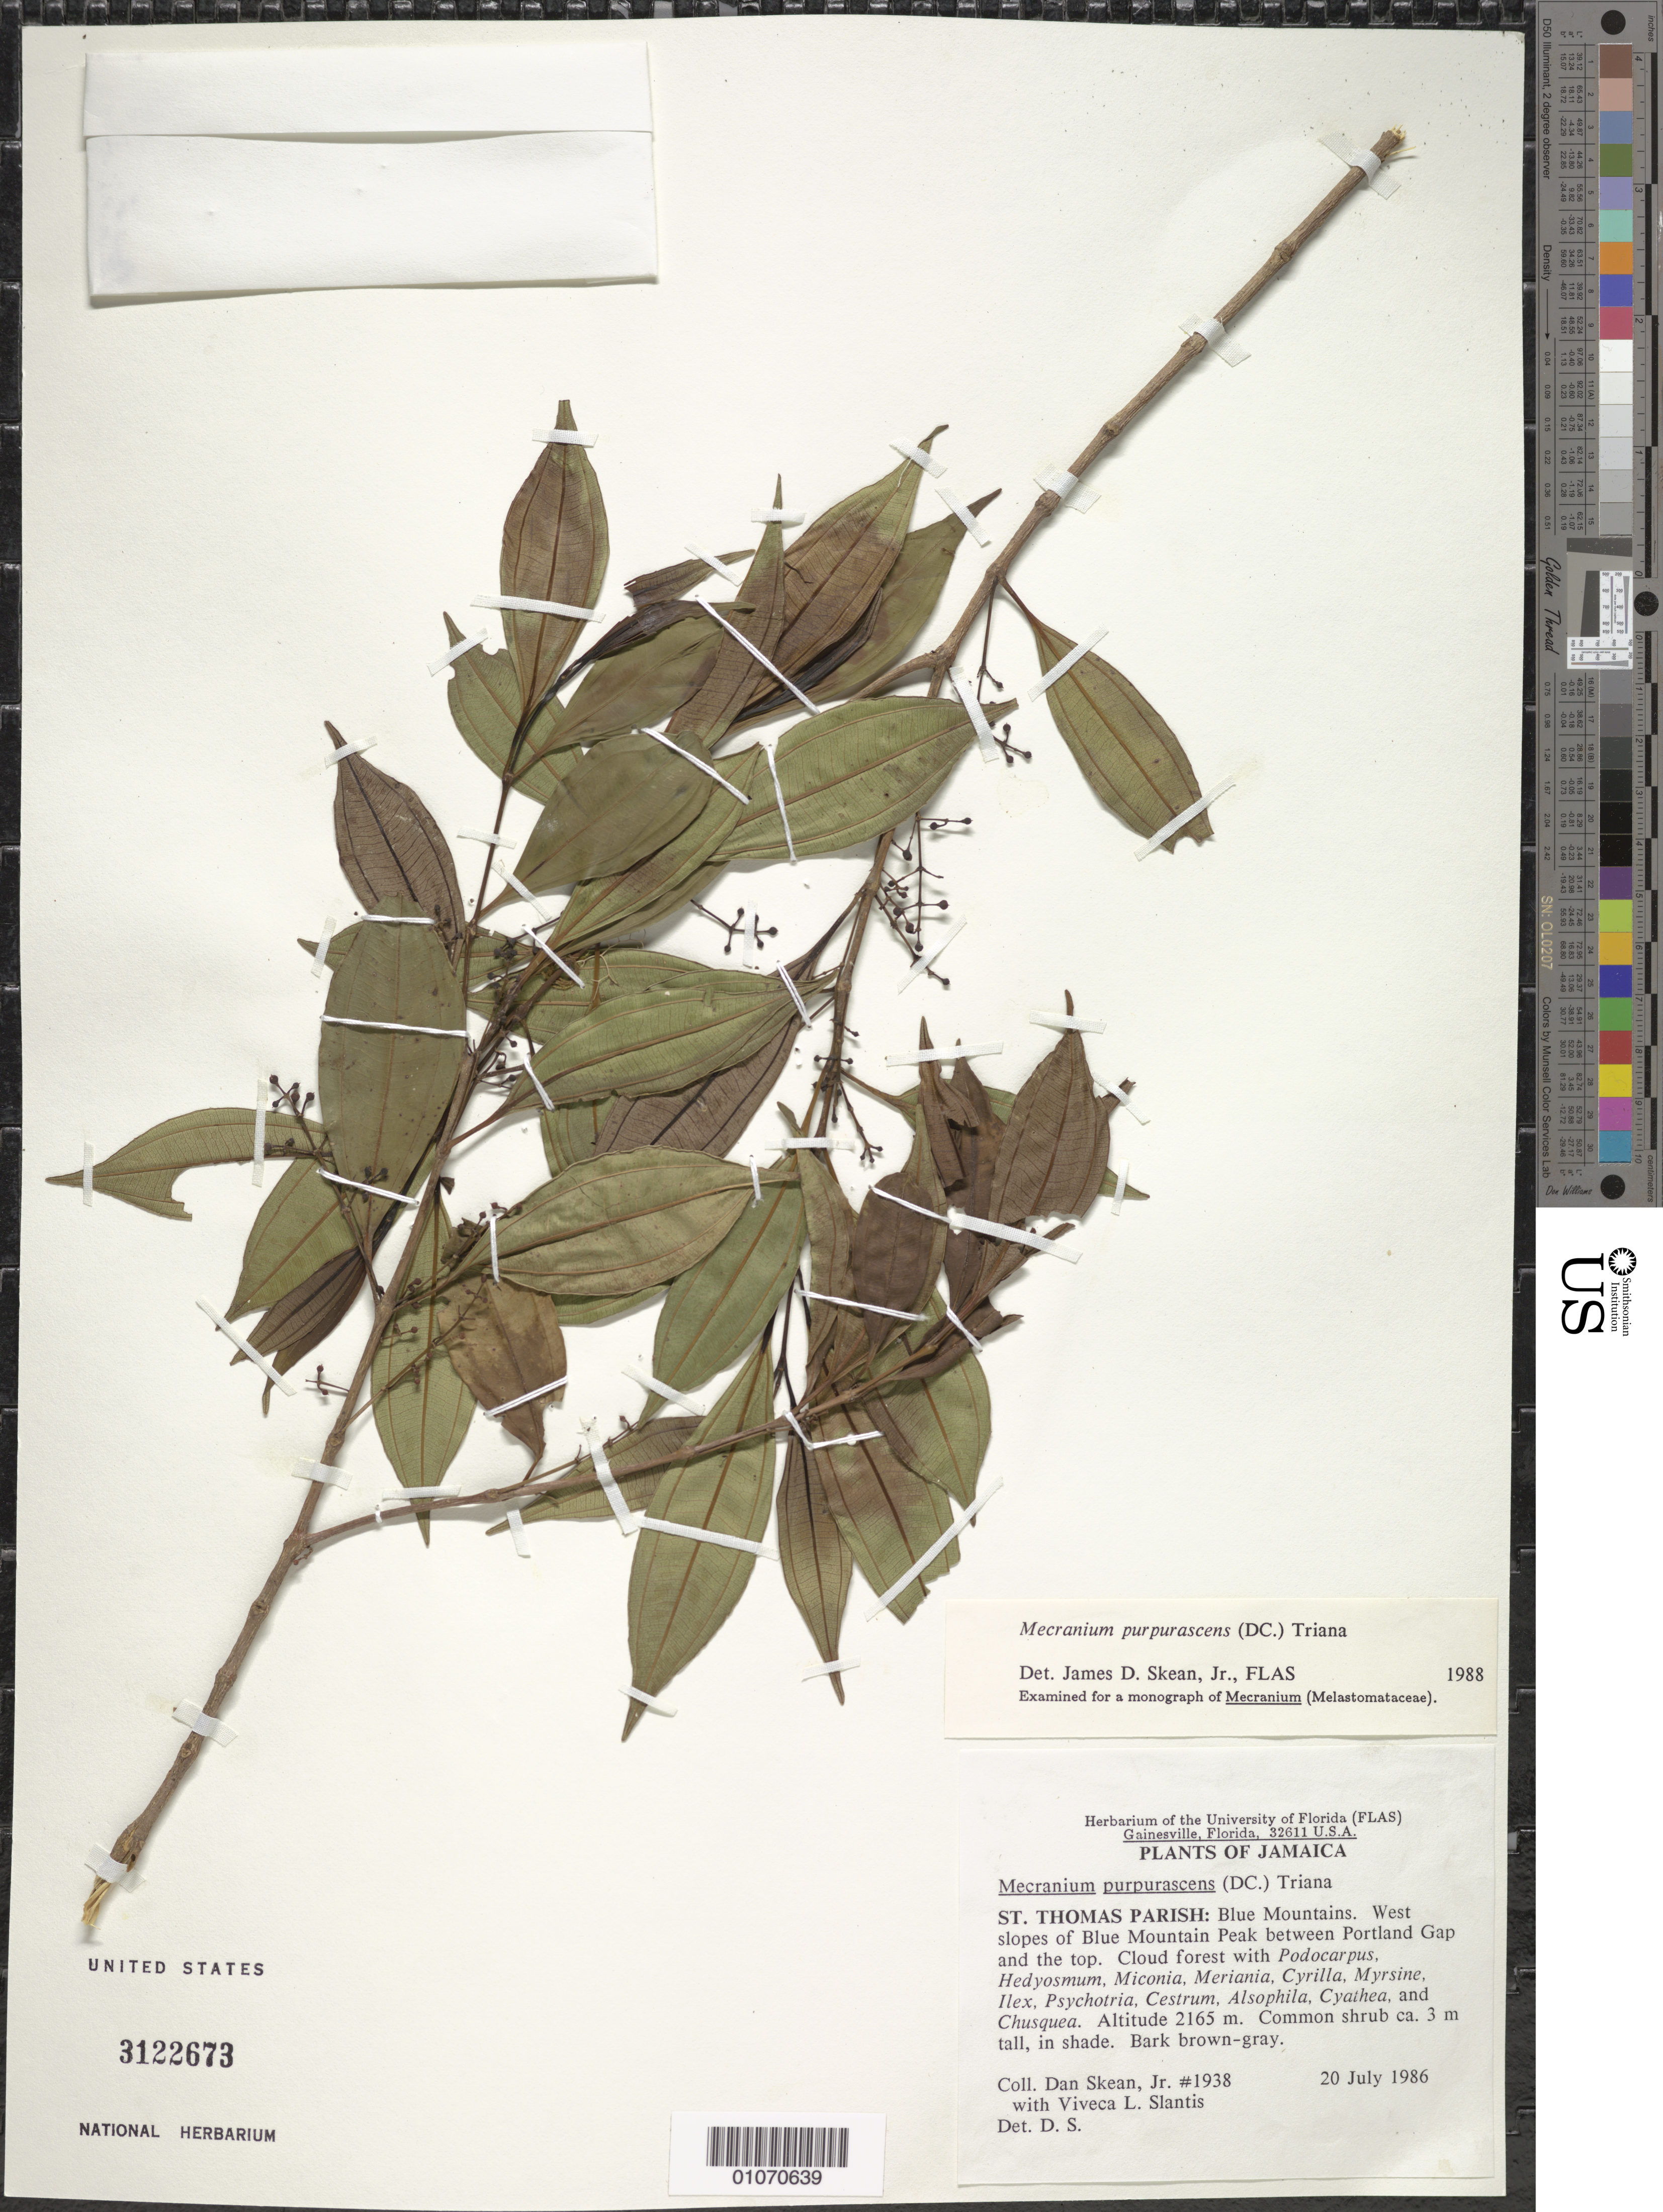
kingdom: Plantae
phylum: Tracheophyta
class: Magnoliopsida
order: Myrtales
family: Melastomataceae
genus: Mecranium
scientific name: Mecranium purpurascens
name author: (DC.) Triana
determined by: Skean, J. D., Jr.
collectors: J. D. Skean & V. Slantis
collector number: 1938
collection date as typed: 20 Jul 1986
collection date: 1986-07-20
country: Jamaica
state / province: Saint Thomas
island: Jamaica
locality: Blue Mountains; W slopes of Blue Mountain Peak between Portland Gap and the top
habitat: Cloud forest with Podocarpus, Hedyosmum, Miconia, Meriania, Cyrilla, Myrsine, Ilex, Psychotria, Cestrum, Alsophila, Cyathea, Chusquea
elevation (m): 2165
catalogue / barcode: US 3122673